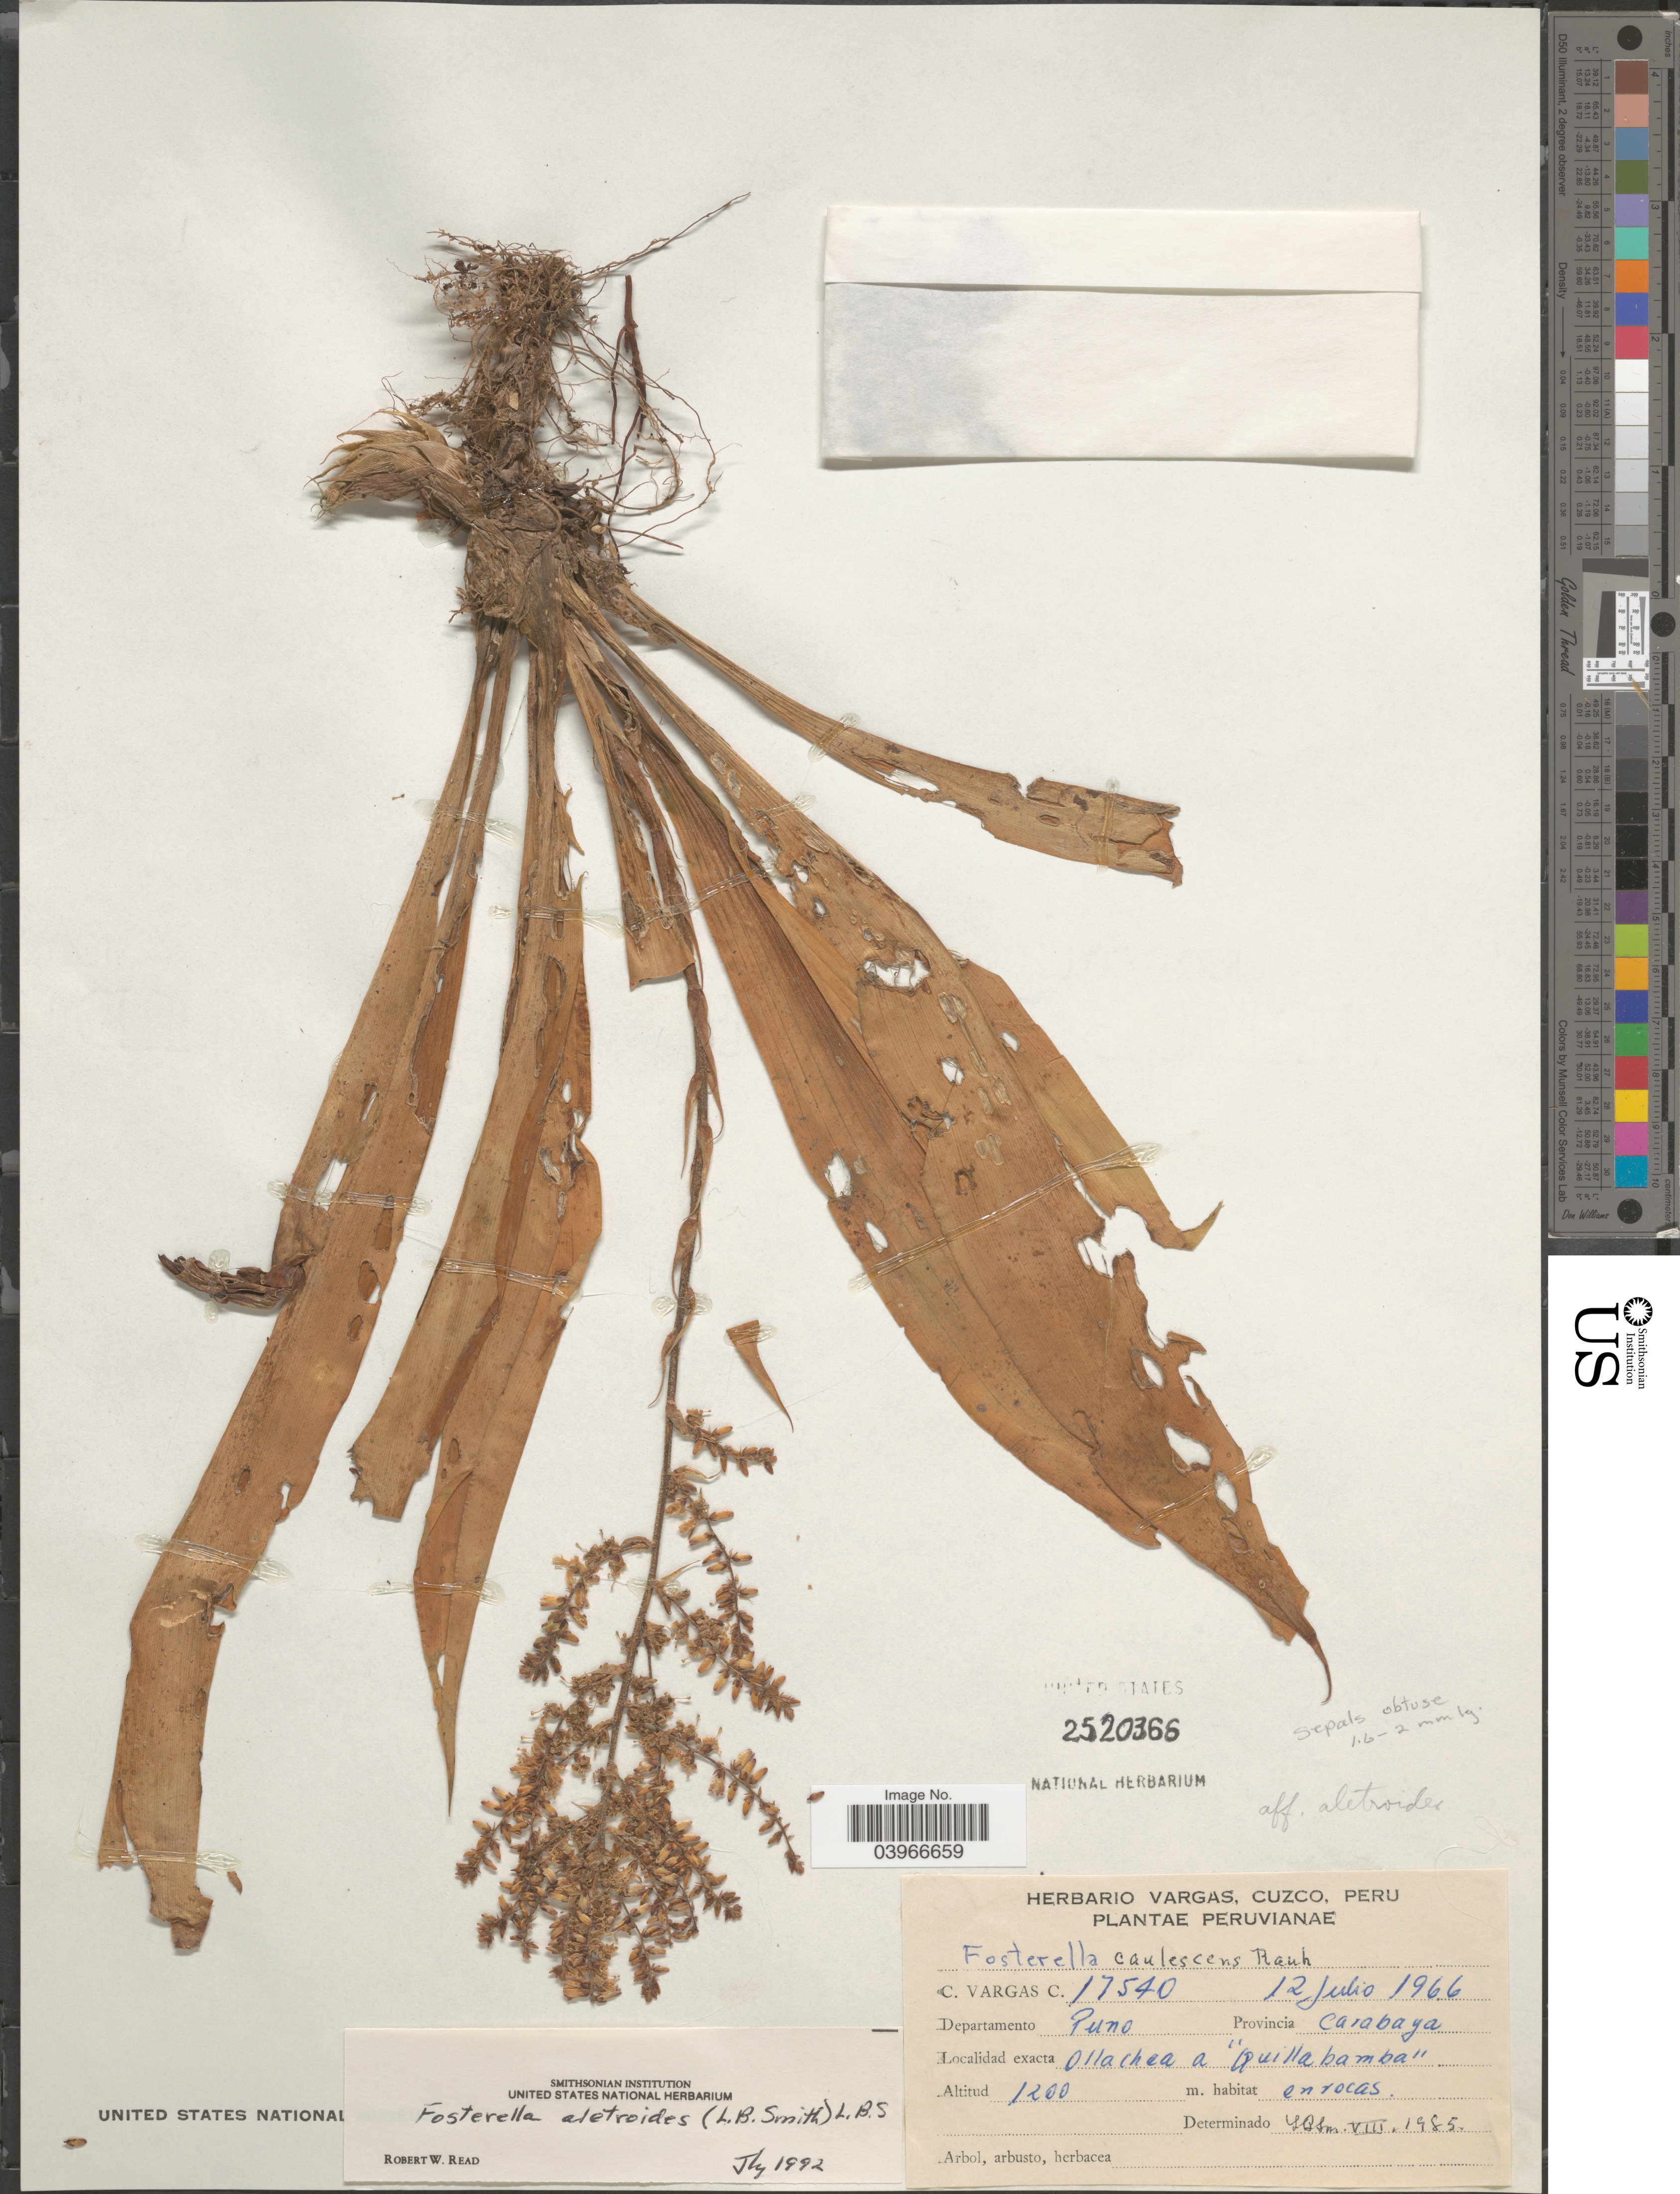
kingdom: Plantae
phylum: Tracheophyta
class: Liliopsida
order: Poales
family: Bromeliaceae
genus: Lindmania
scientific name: Lindmania aletroides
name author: L.B. Sm.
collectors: C. Vargas Calderón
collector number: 17540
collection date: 1966-07-12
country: Peru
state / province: Puno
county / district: Carabaya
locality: Departamento Puno. Provincia Carabaya. Ollachea a "Quillabamba".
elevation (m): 1200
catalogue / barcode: US 2520366